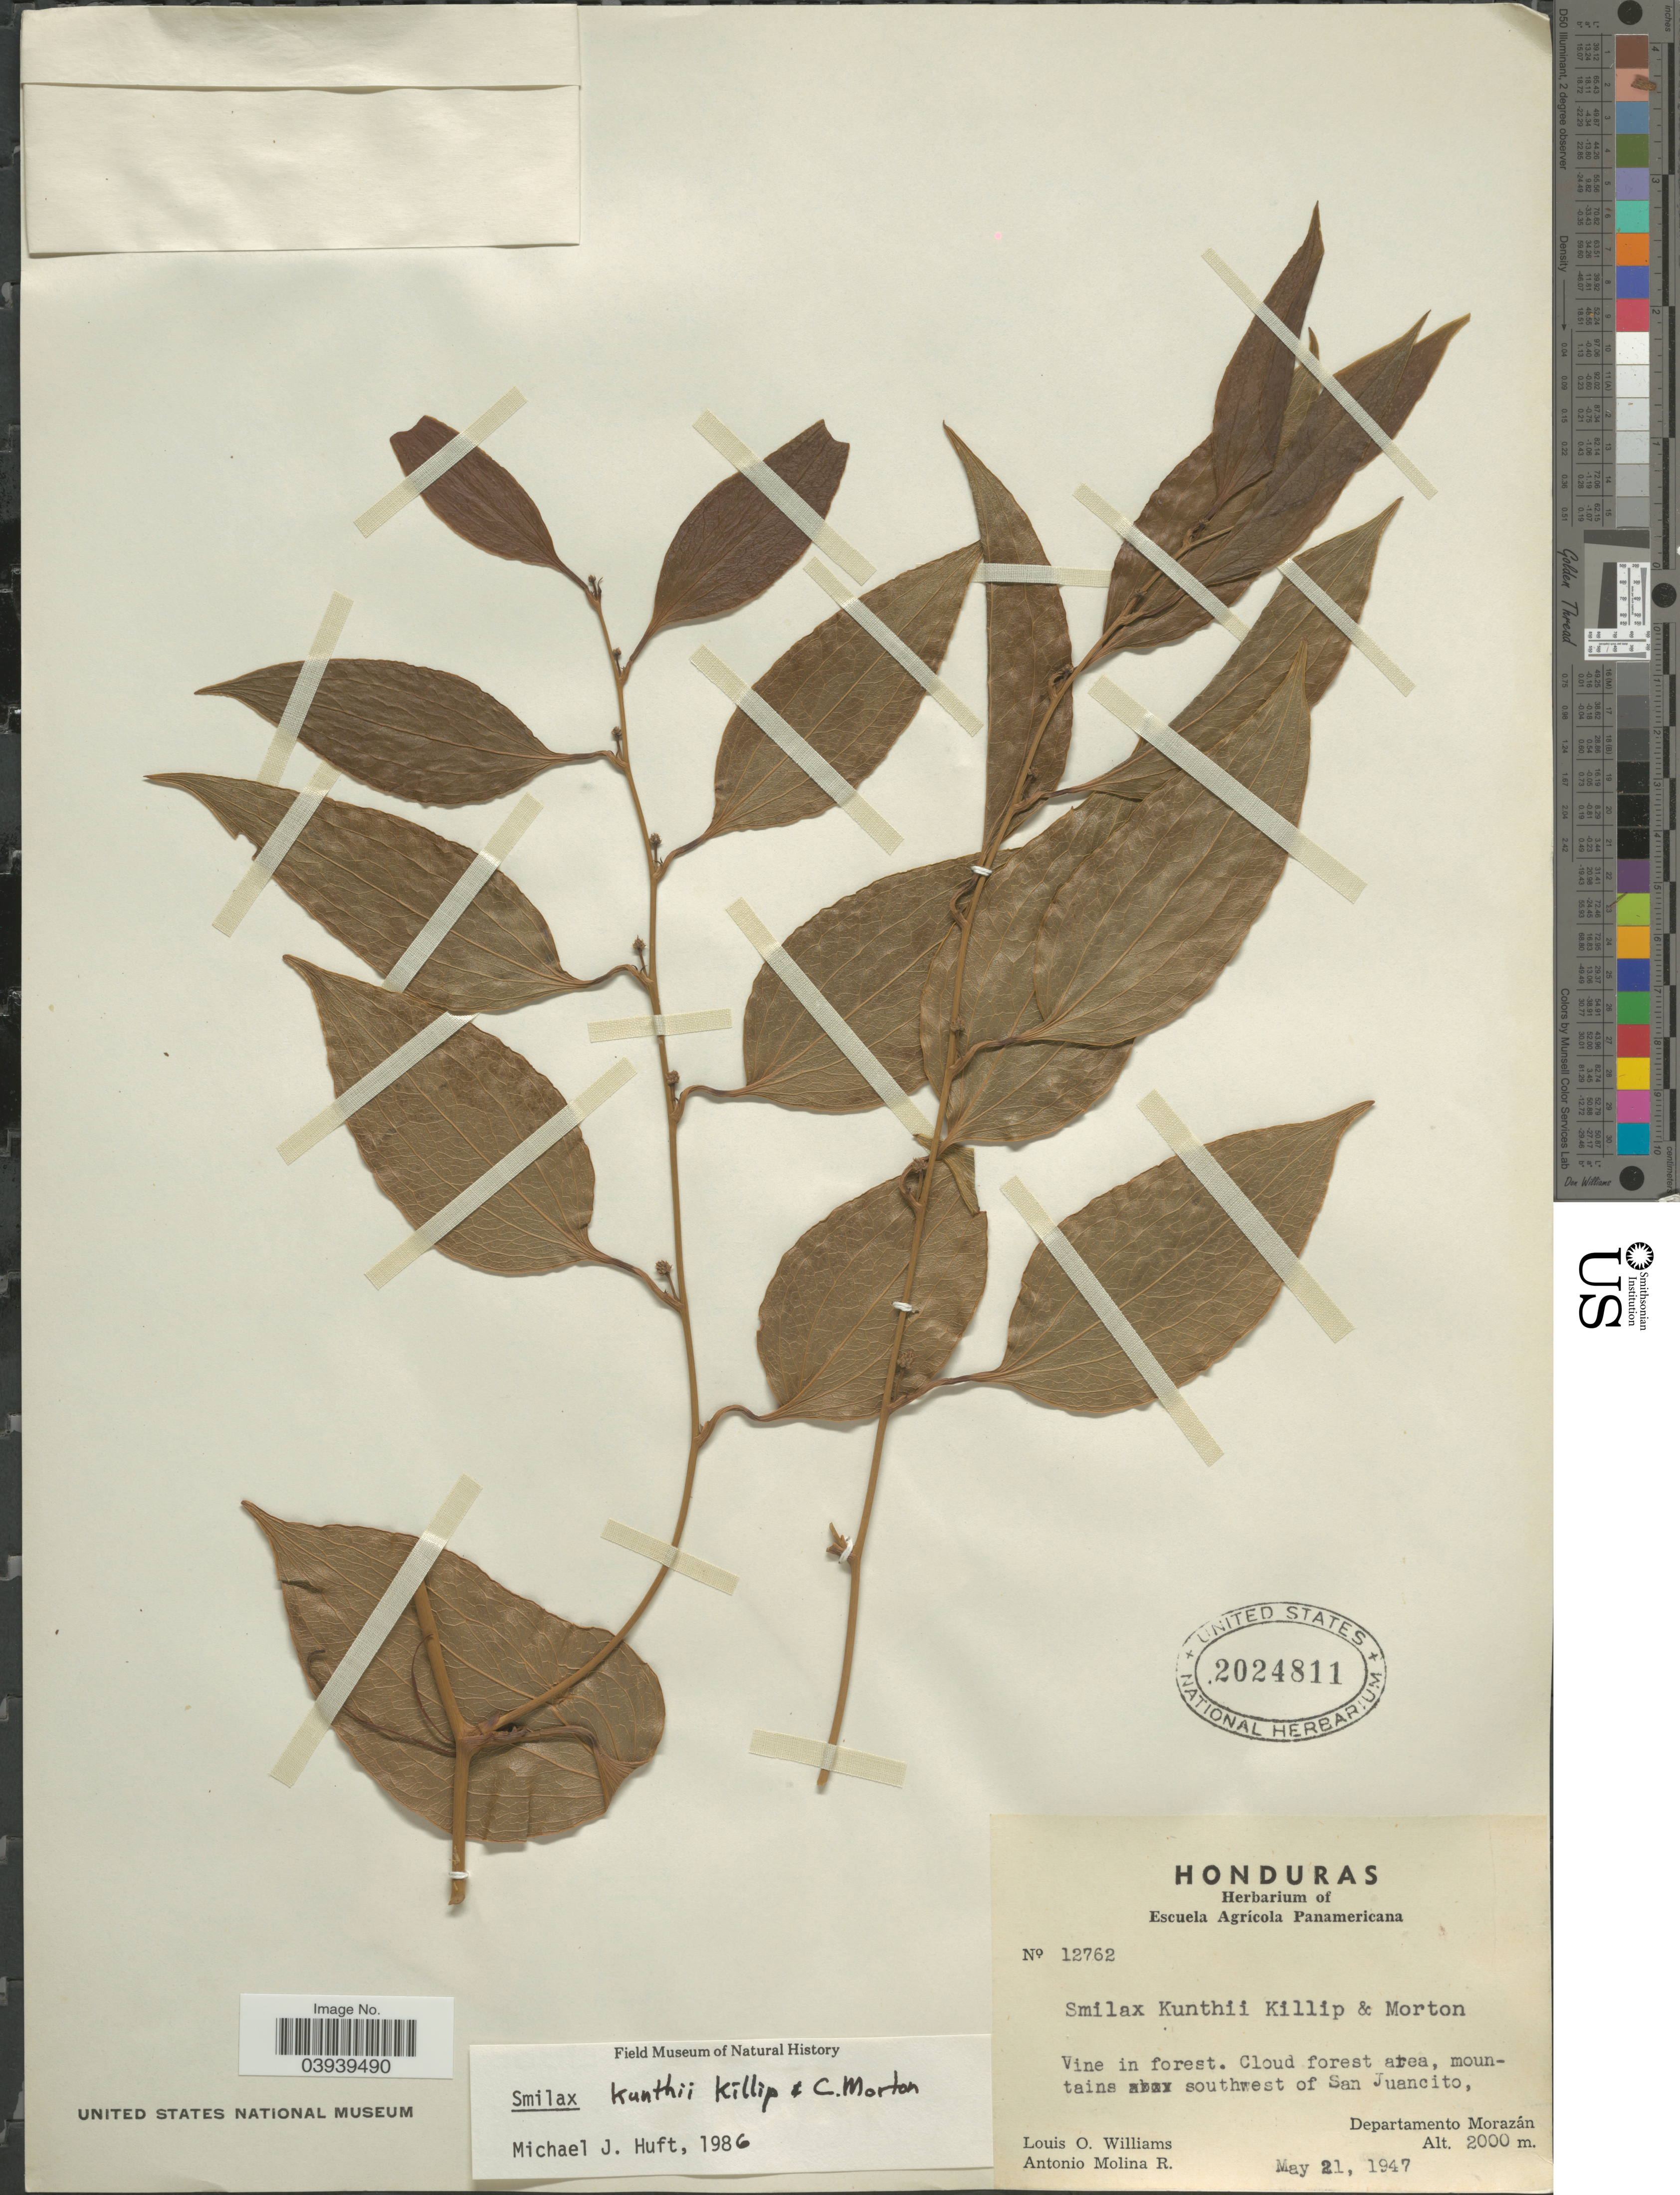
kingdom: Plantae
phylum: Tracheophyta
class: Liliopsida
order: Liliales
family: Smilacaceae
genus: Smilax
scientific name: Smilax kunthii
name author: Killip & C.V. Morton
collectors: L. O. Williams & A. Molina R.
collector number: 12762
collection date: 1947-05-21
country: Honduras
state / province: Fco. Morazán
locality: Mountains above southwest of San Juancito, Departamento Morazán.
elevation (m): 2000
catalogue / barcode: US 2024811